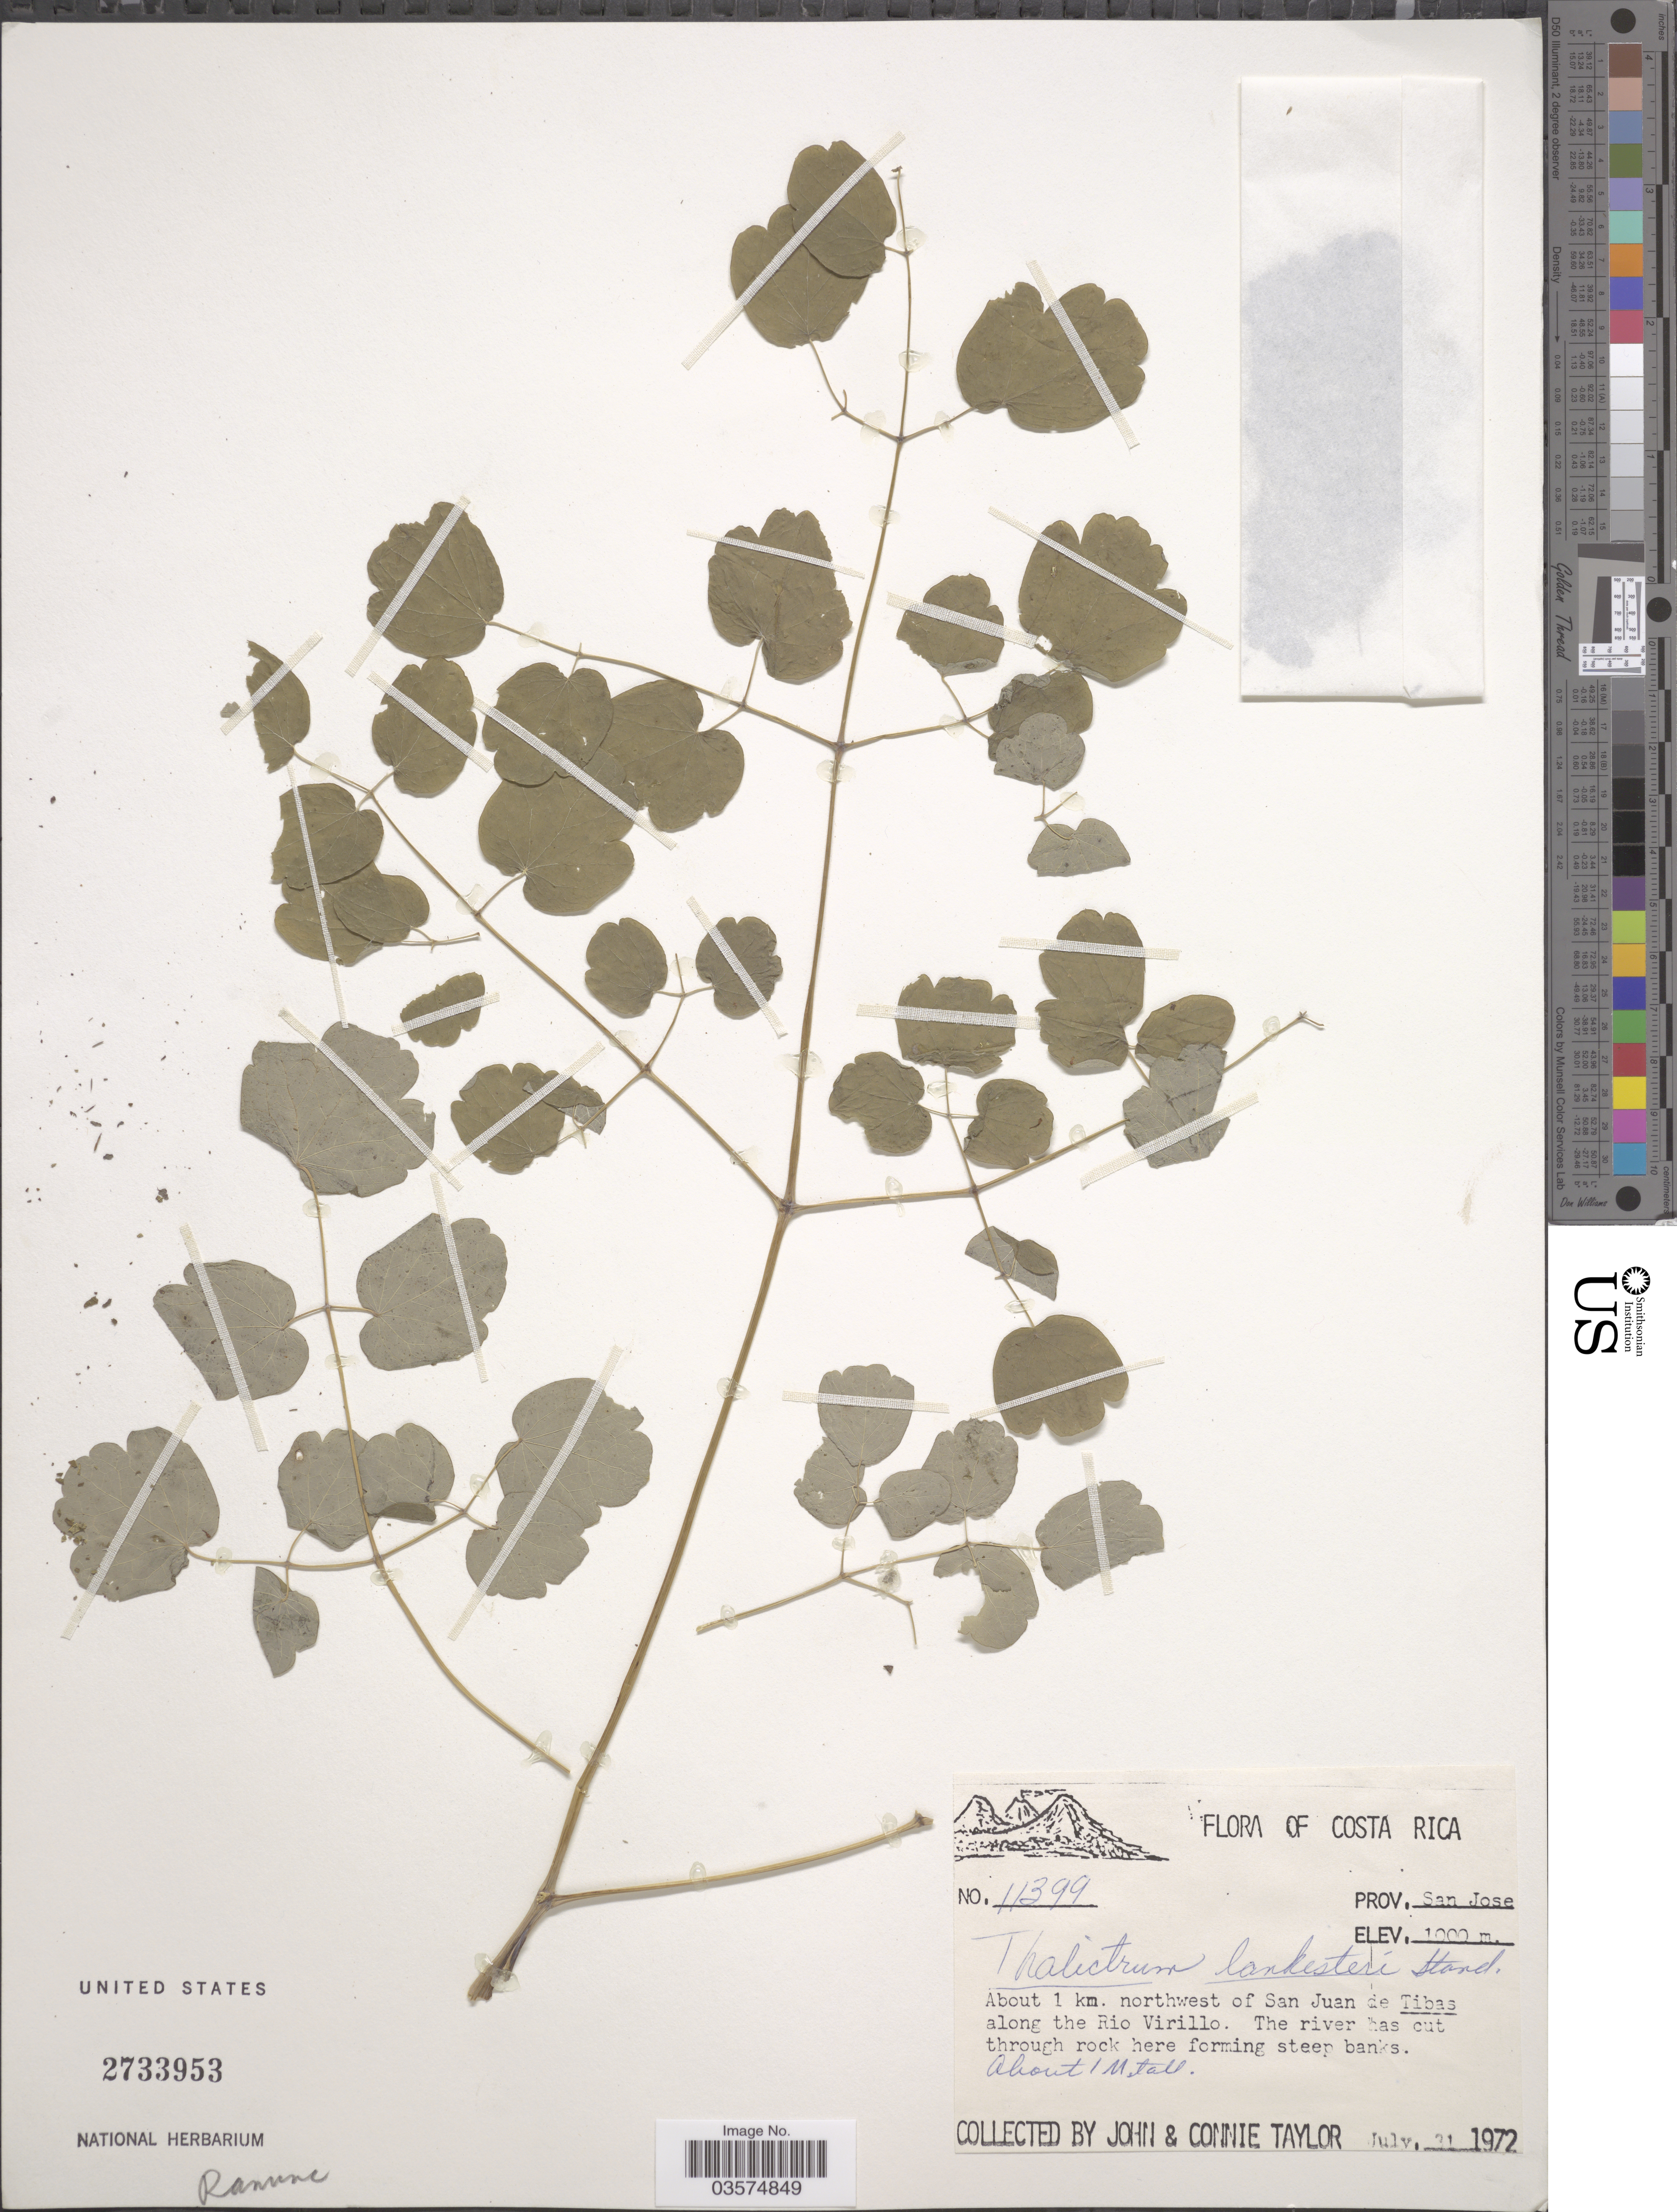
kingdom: Plantae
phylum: Tracheophyta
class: Magnoliopsida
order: Ranunculales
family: Ranunculaceae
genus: Thalictrum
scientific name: Thalictrum lankesteri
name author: Standl.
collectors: J. Taylor & C. Taylor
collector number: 11399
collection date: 1972-07-31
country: Costa Rica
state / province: San José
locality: About 1 km. northwest of San Juan de Tibas along the Rio Virillo.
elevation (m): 1000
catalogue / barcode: US 2733953